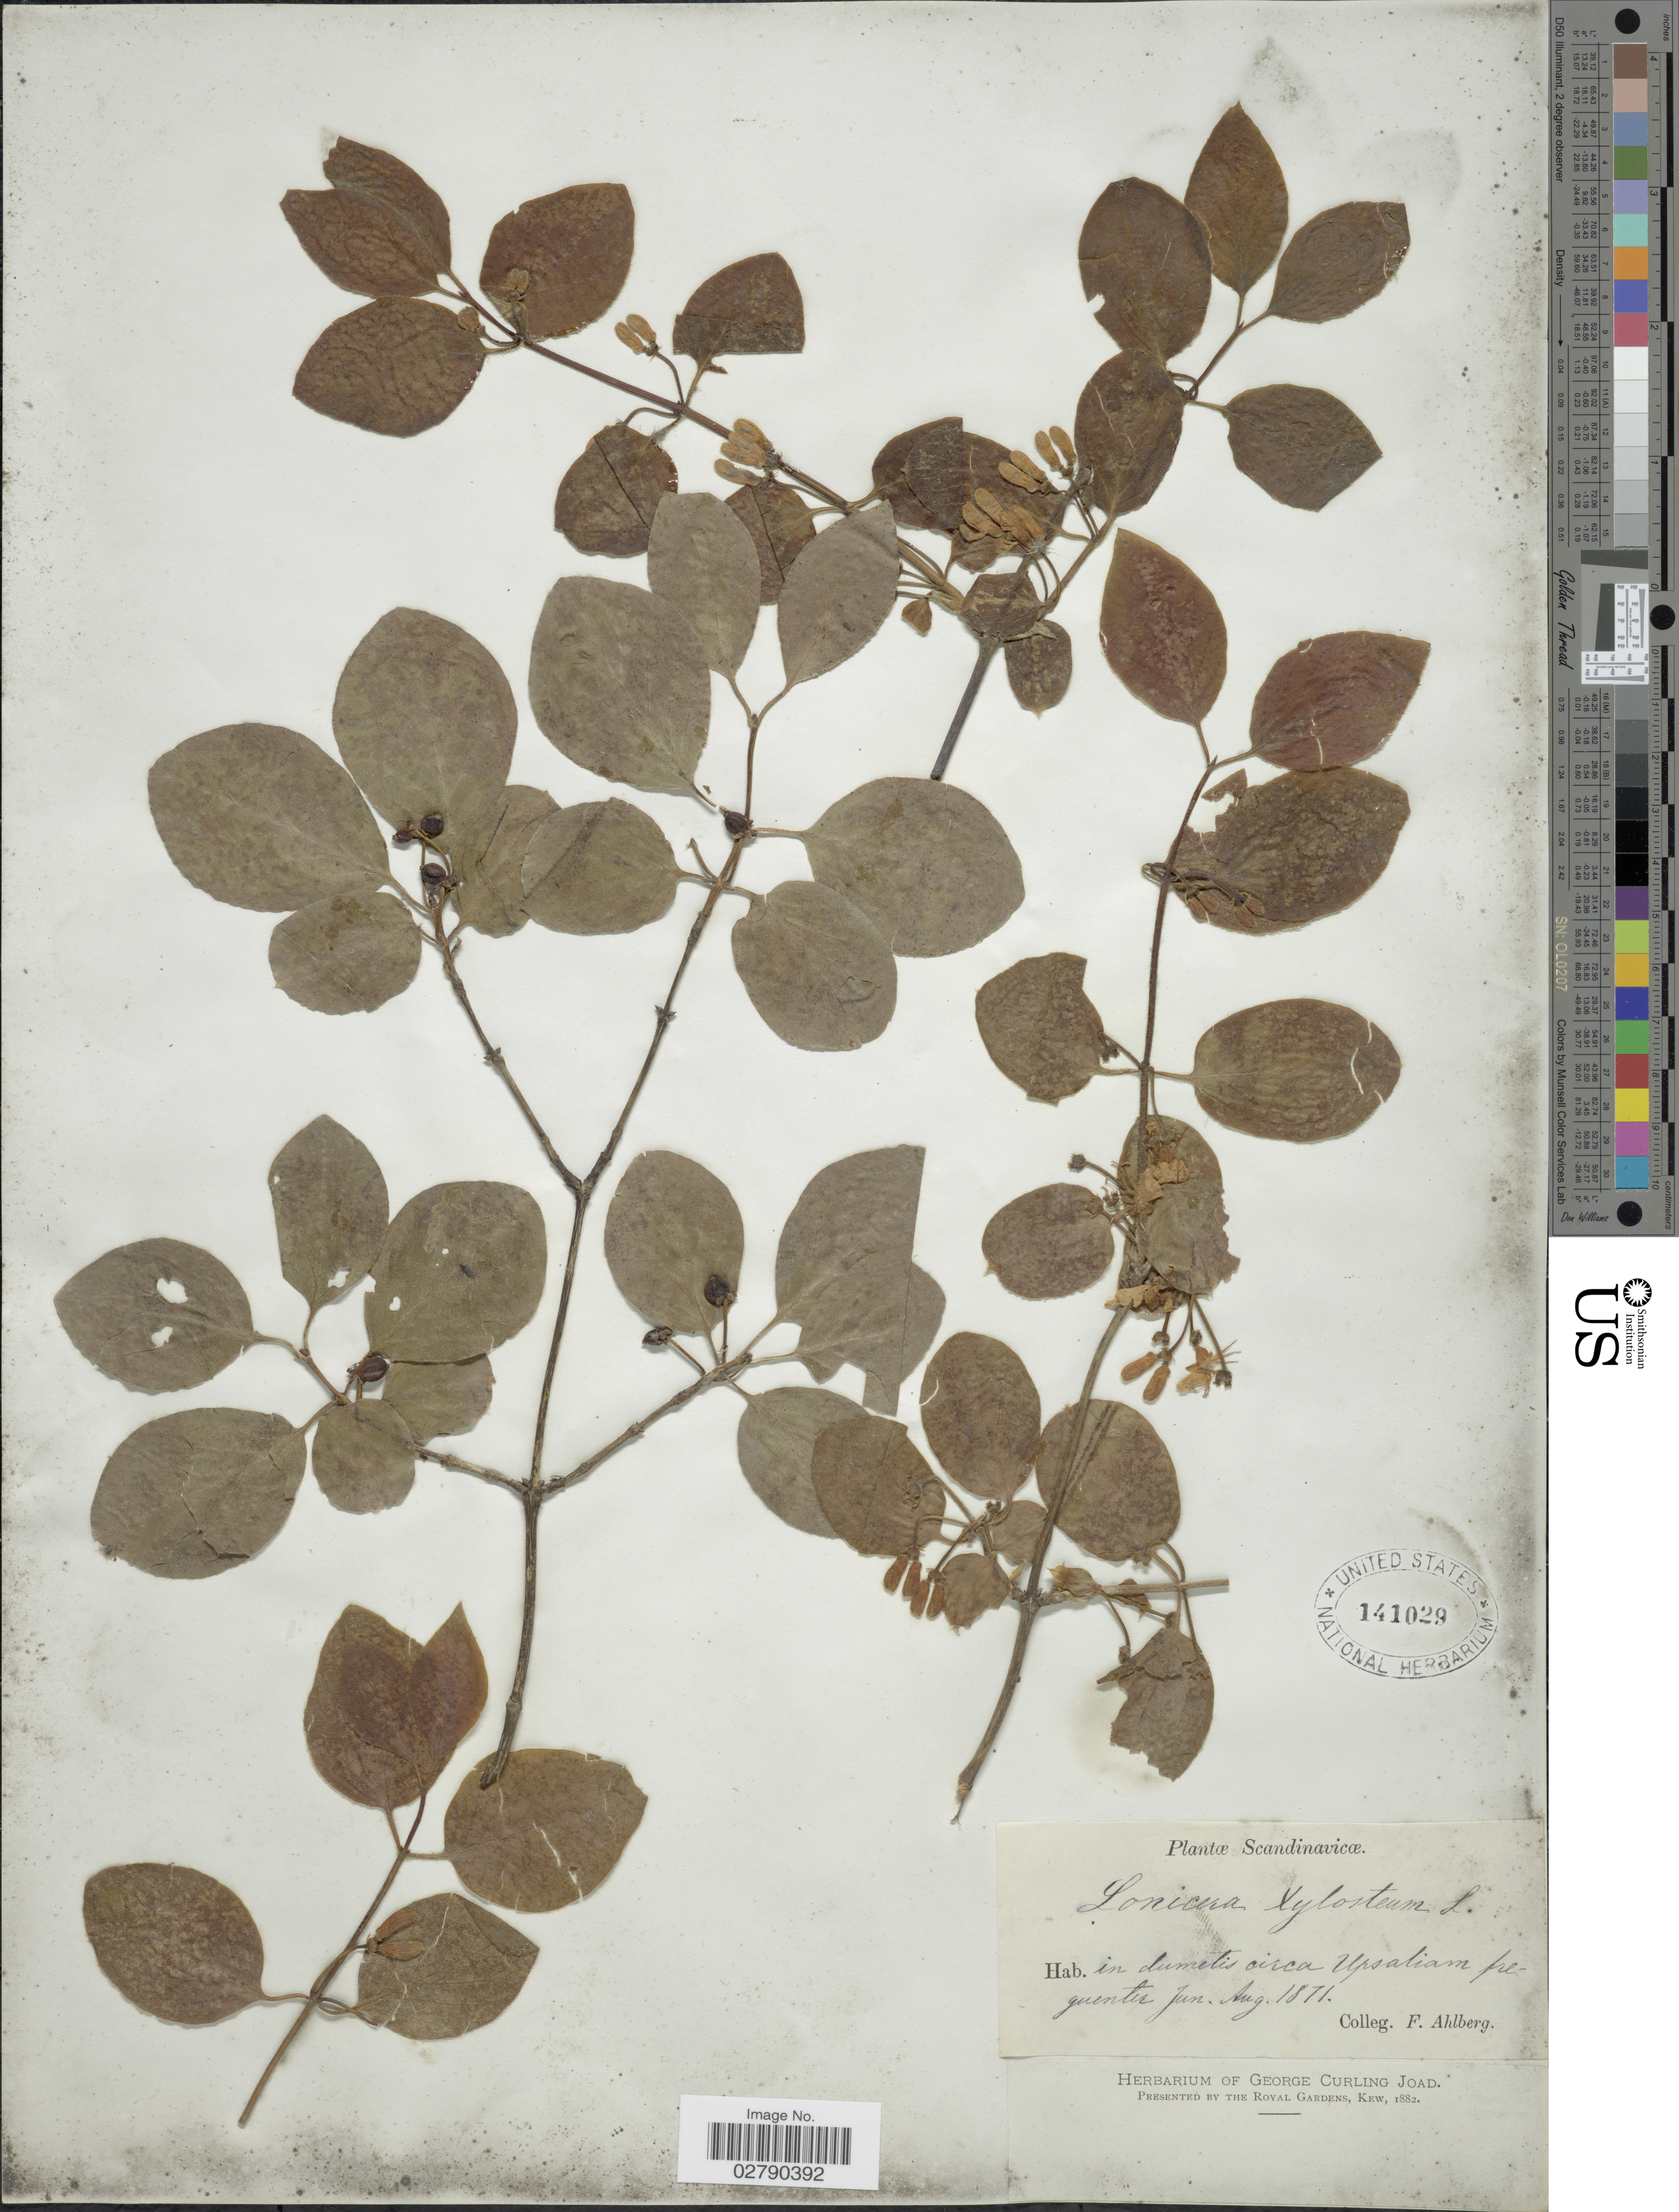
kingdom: Plantae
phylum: Tracheophyta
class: Magnoliopsida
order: Dipsacales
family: Caprifoliaceae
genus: Lonicera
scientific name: Lonicera xylosteum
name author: L.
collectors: F. Ahlberg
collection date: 1871-06/1871-08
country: Sweden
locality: Scandinavicæ. In dumetis circa Upsaliam.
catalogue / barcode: US 141029